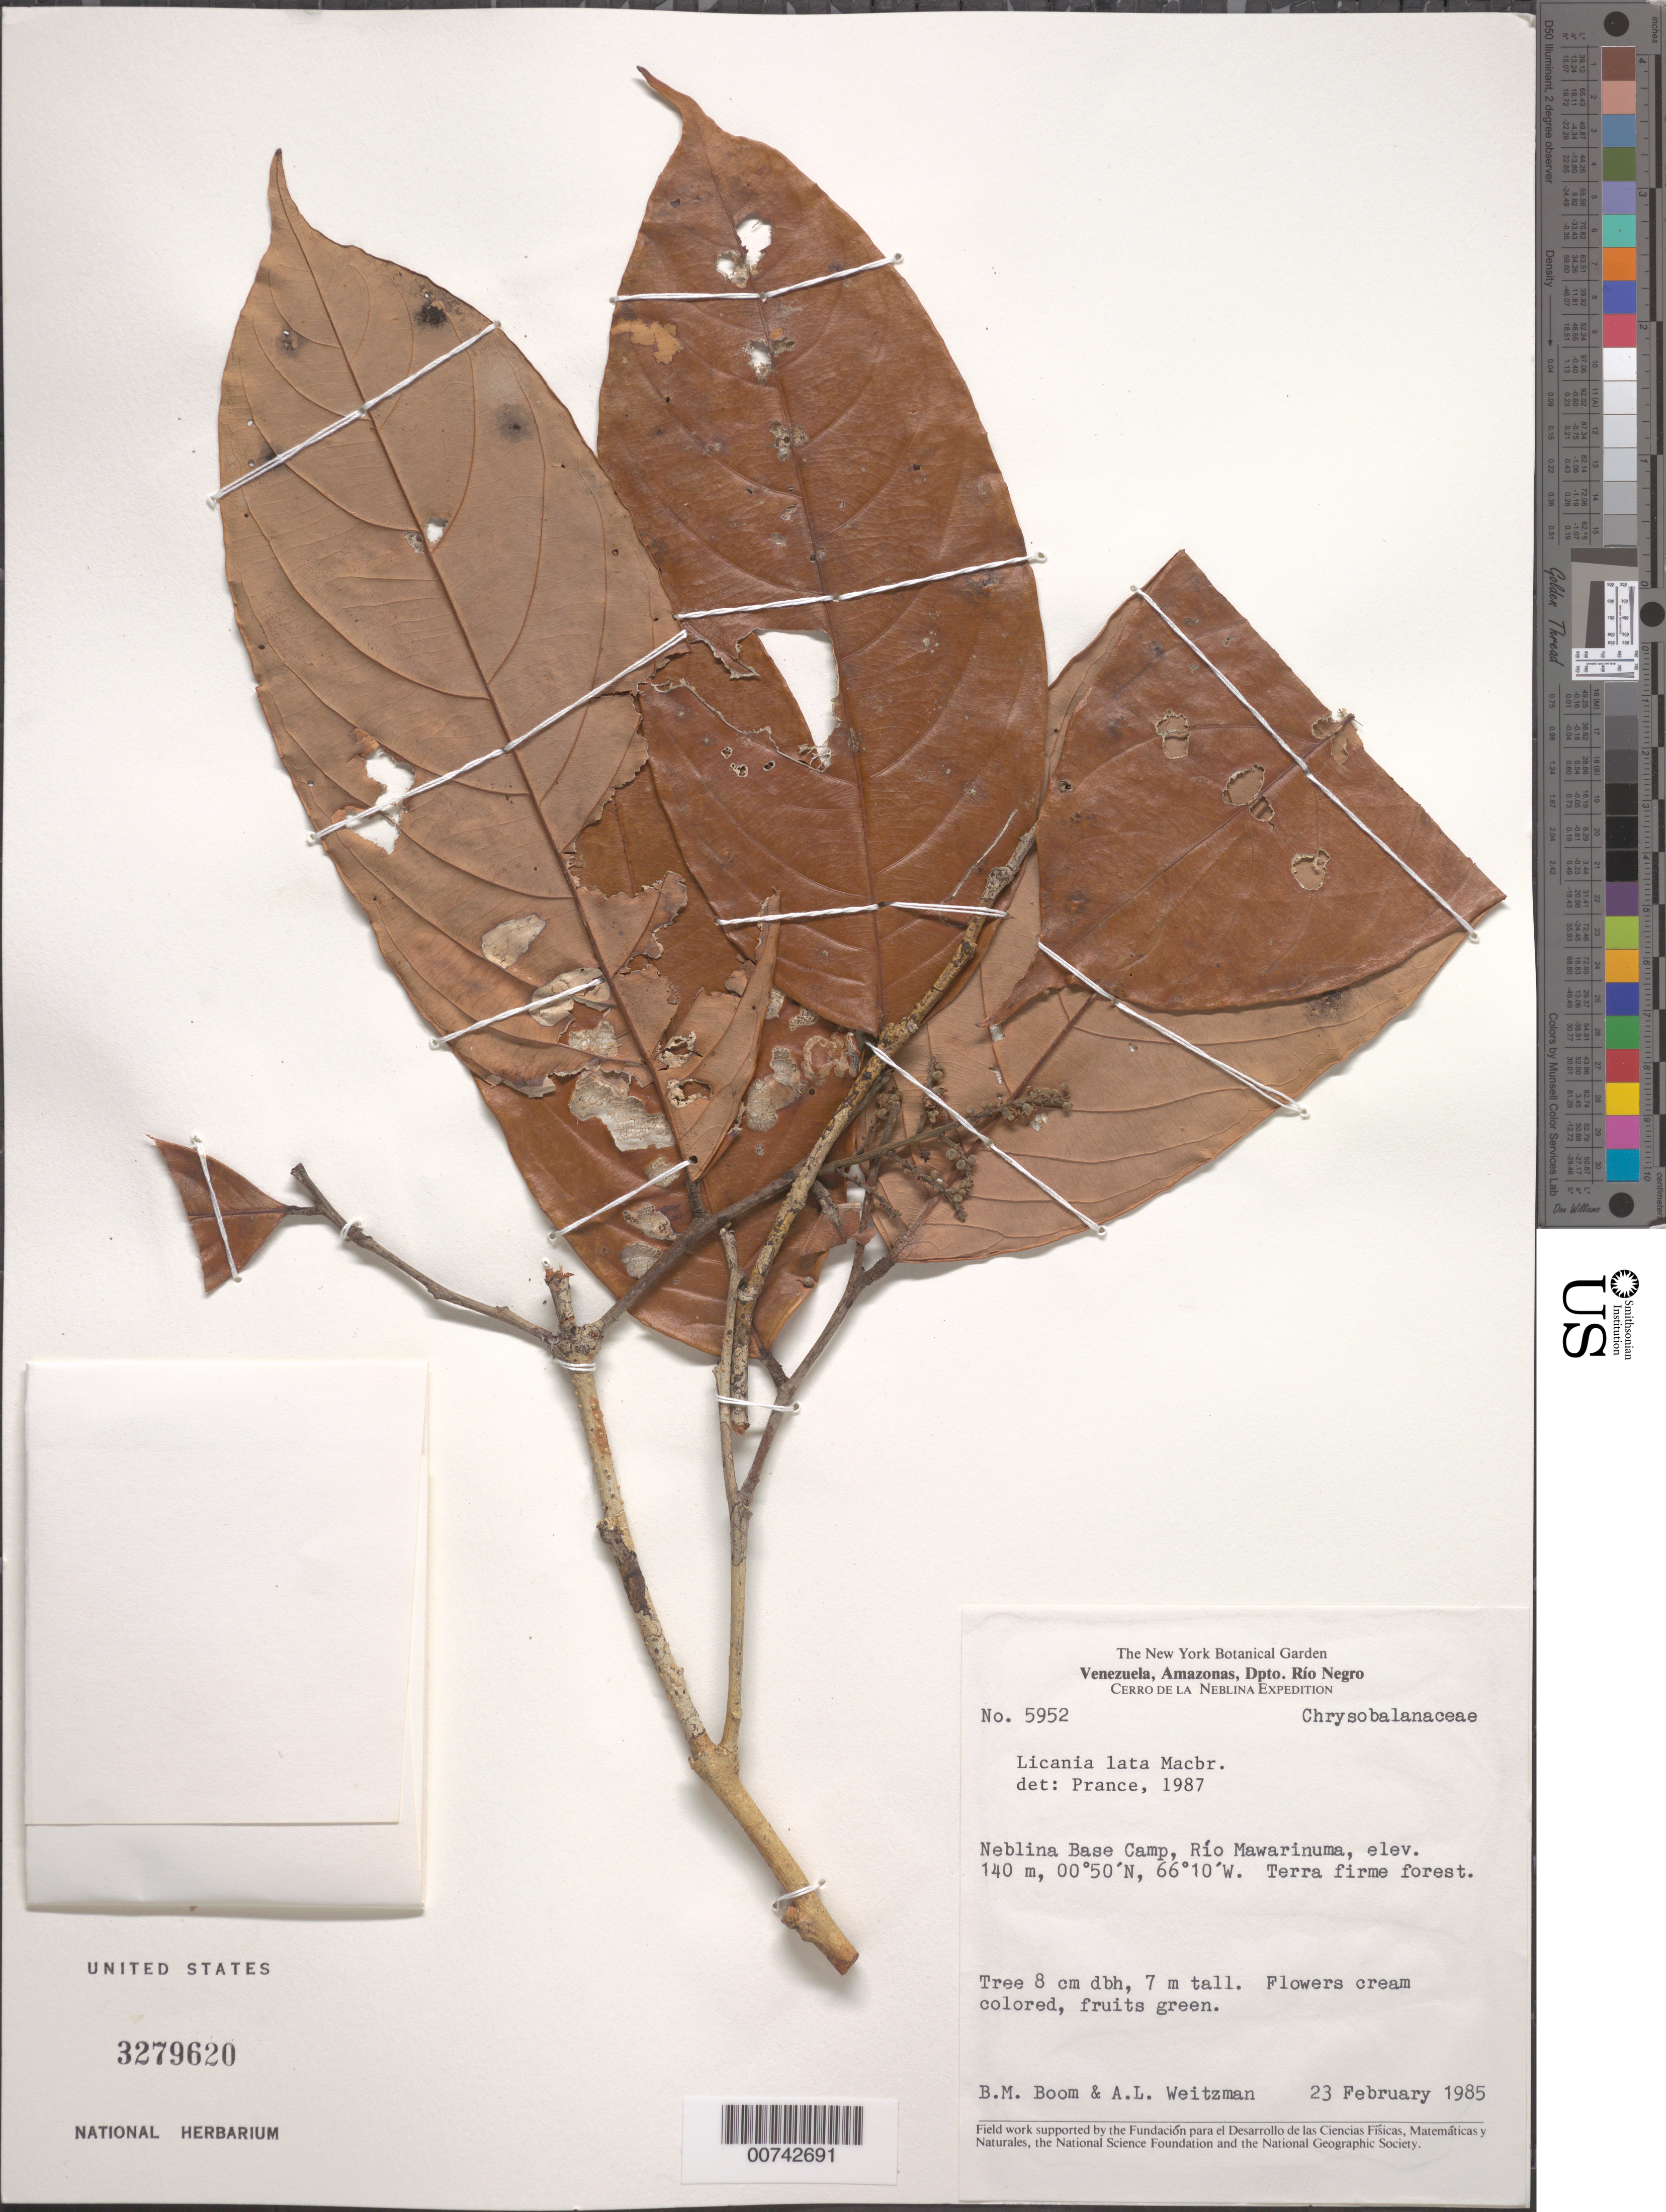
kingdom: Plantae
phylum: Tracheophyta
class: Magnoliopsida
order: Malpighiales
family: Chrysobalanaceae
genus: Leptobalanus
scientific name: Leptobalanus latus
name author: (J.F. Macbr.) Sothers & Prance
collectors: B. M. Boom & A. L. Weitzman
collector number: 5952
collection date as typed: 23-Feb-85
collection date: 1985-02-23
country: Venezuela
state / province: Amazonas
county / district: Río Negro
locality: Cerro de la Neblina Base Camp, Río Mawarinuma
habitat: Terra firme forest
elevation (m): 140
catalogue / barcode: US 3279620